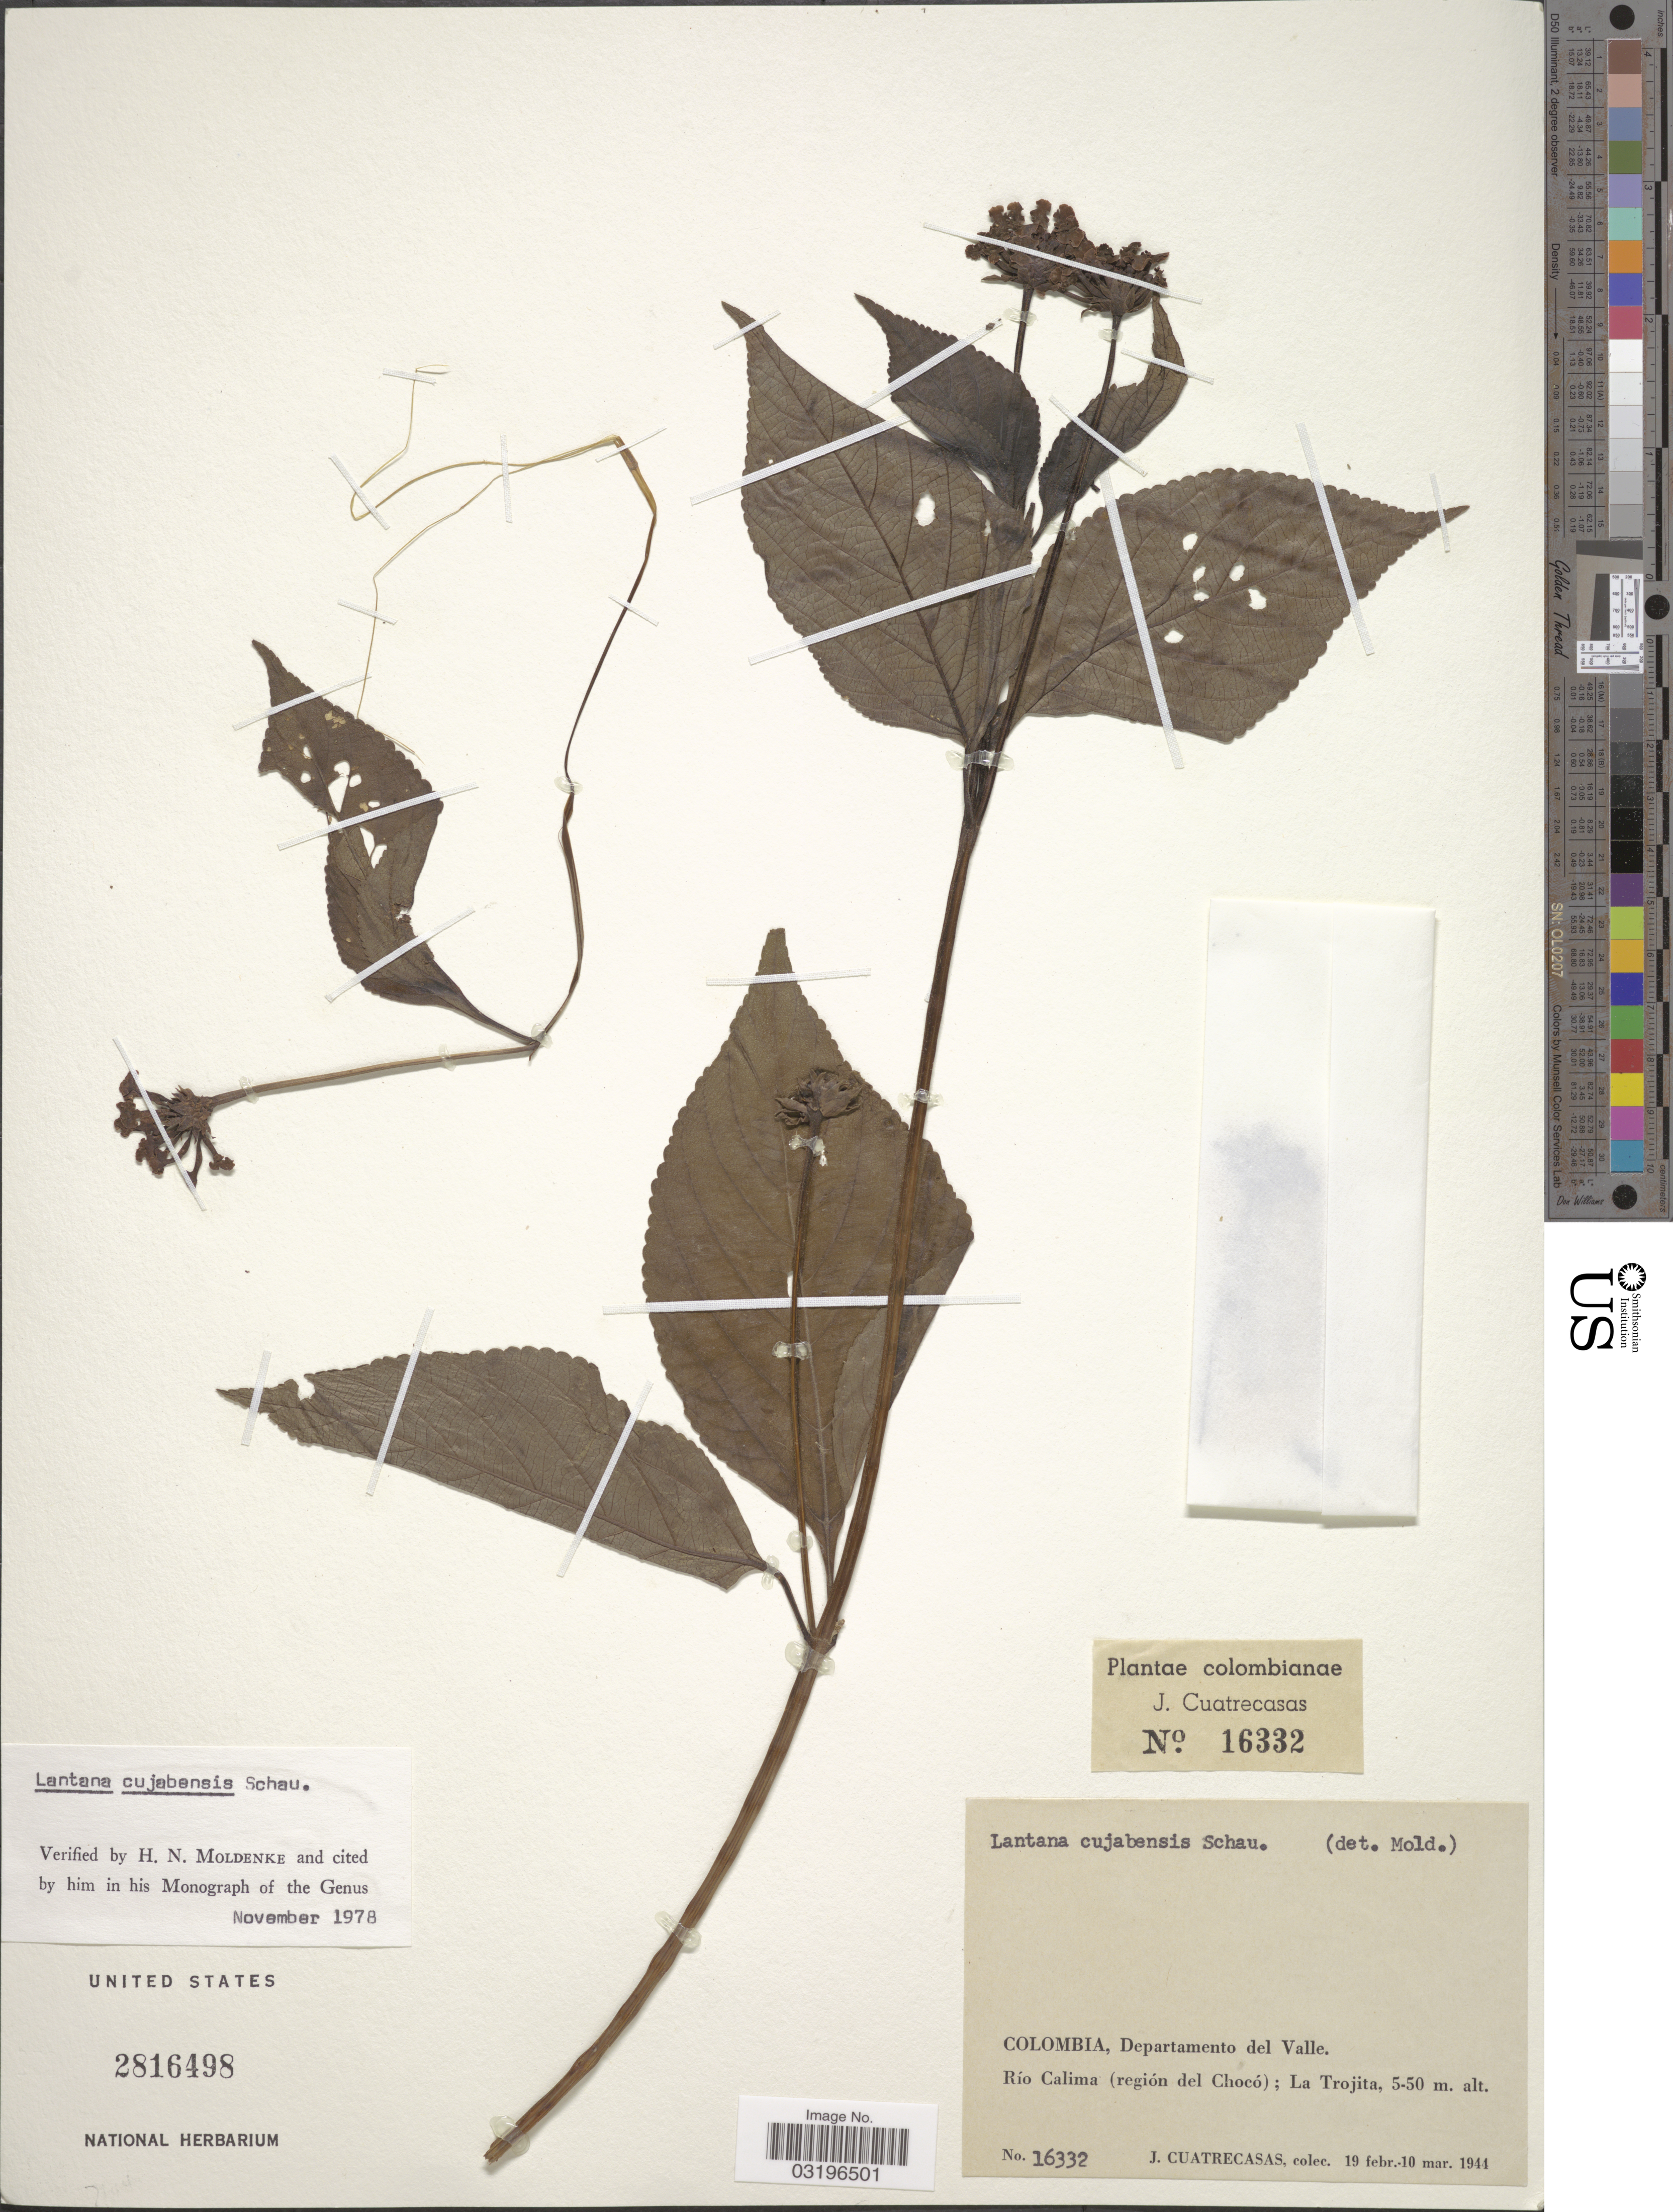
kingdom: Plantae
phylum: Tracheophyta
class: Magnoliopsida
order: Lamiales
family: Verbenaceae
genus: Lantana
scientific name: Lantana cujabensis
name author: Schau.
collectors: J. Cuatrecasas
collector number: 16332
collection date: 1944-02-19/1944-03-10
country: Colombia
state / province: Valle del Cauca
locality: Departamento del Valle. Río Calima (región del Chocó); La Trojita.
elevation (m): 5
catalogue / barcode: US 2816498